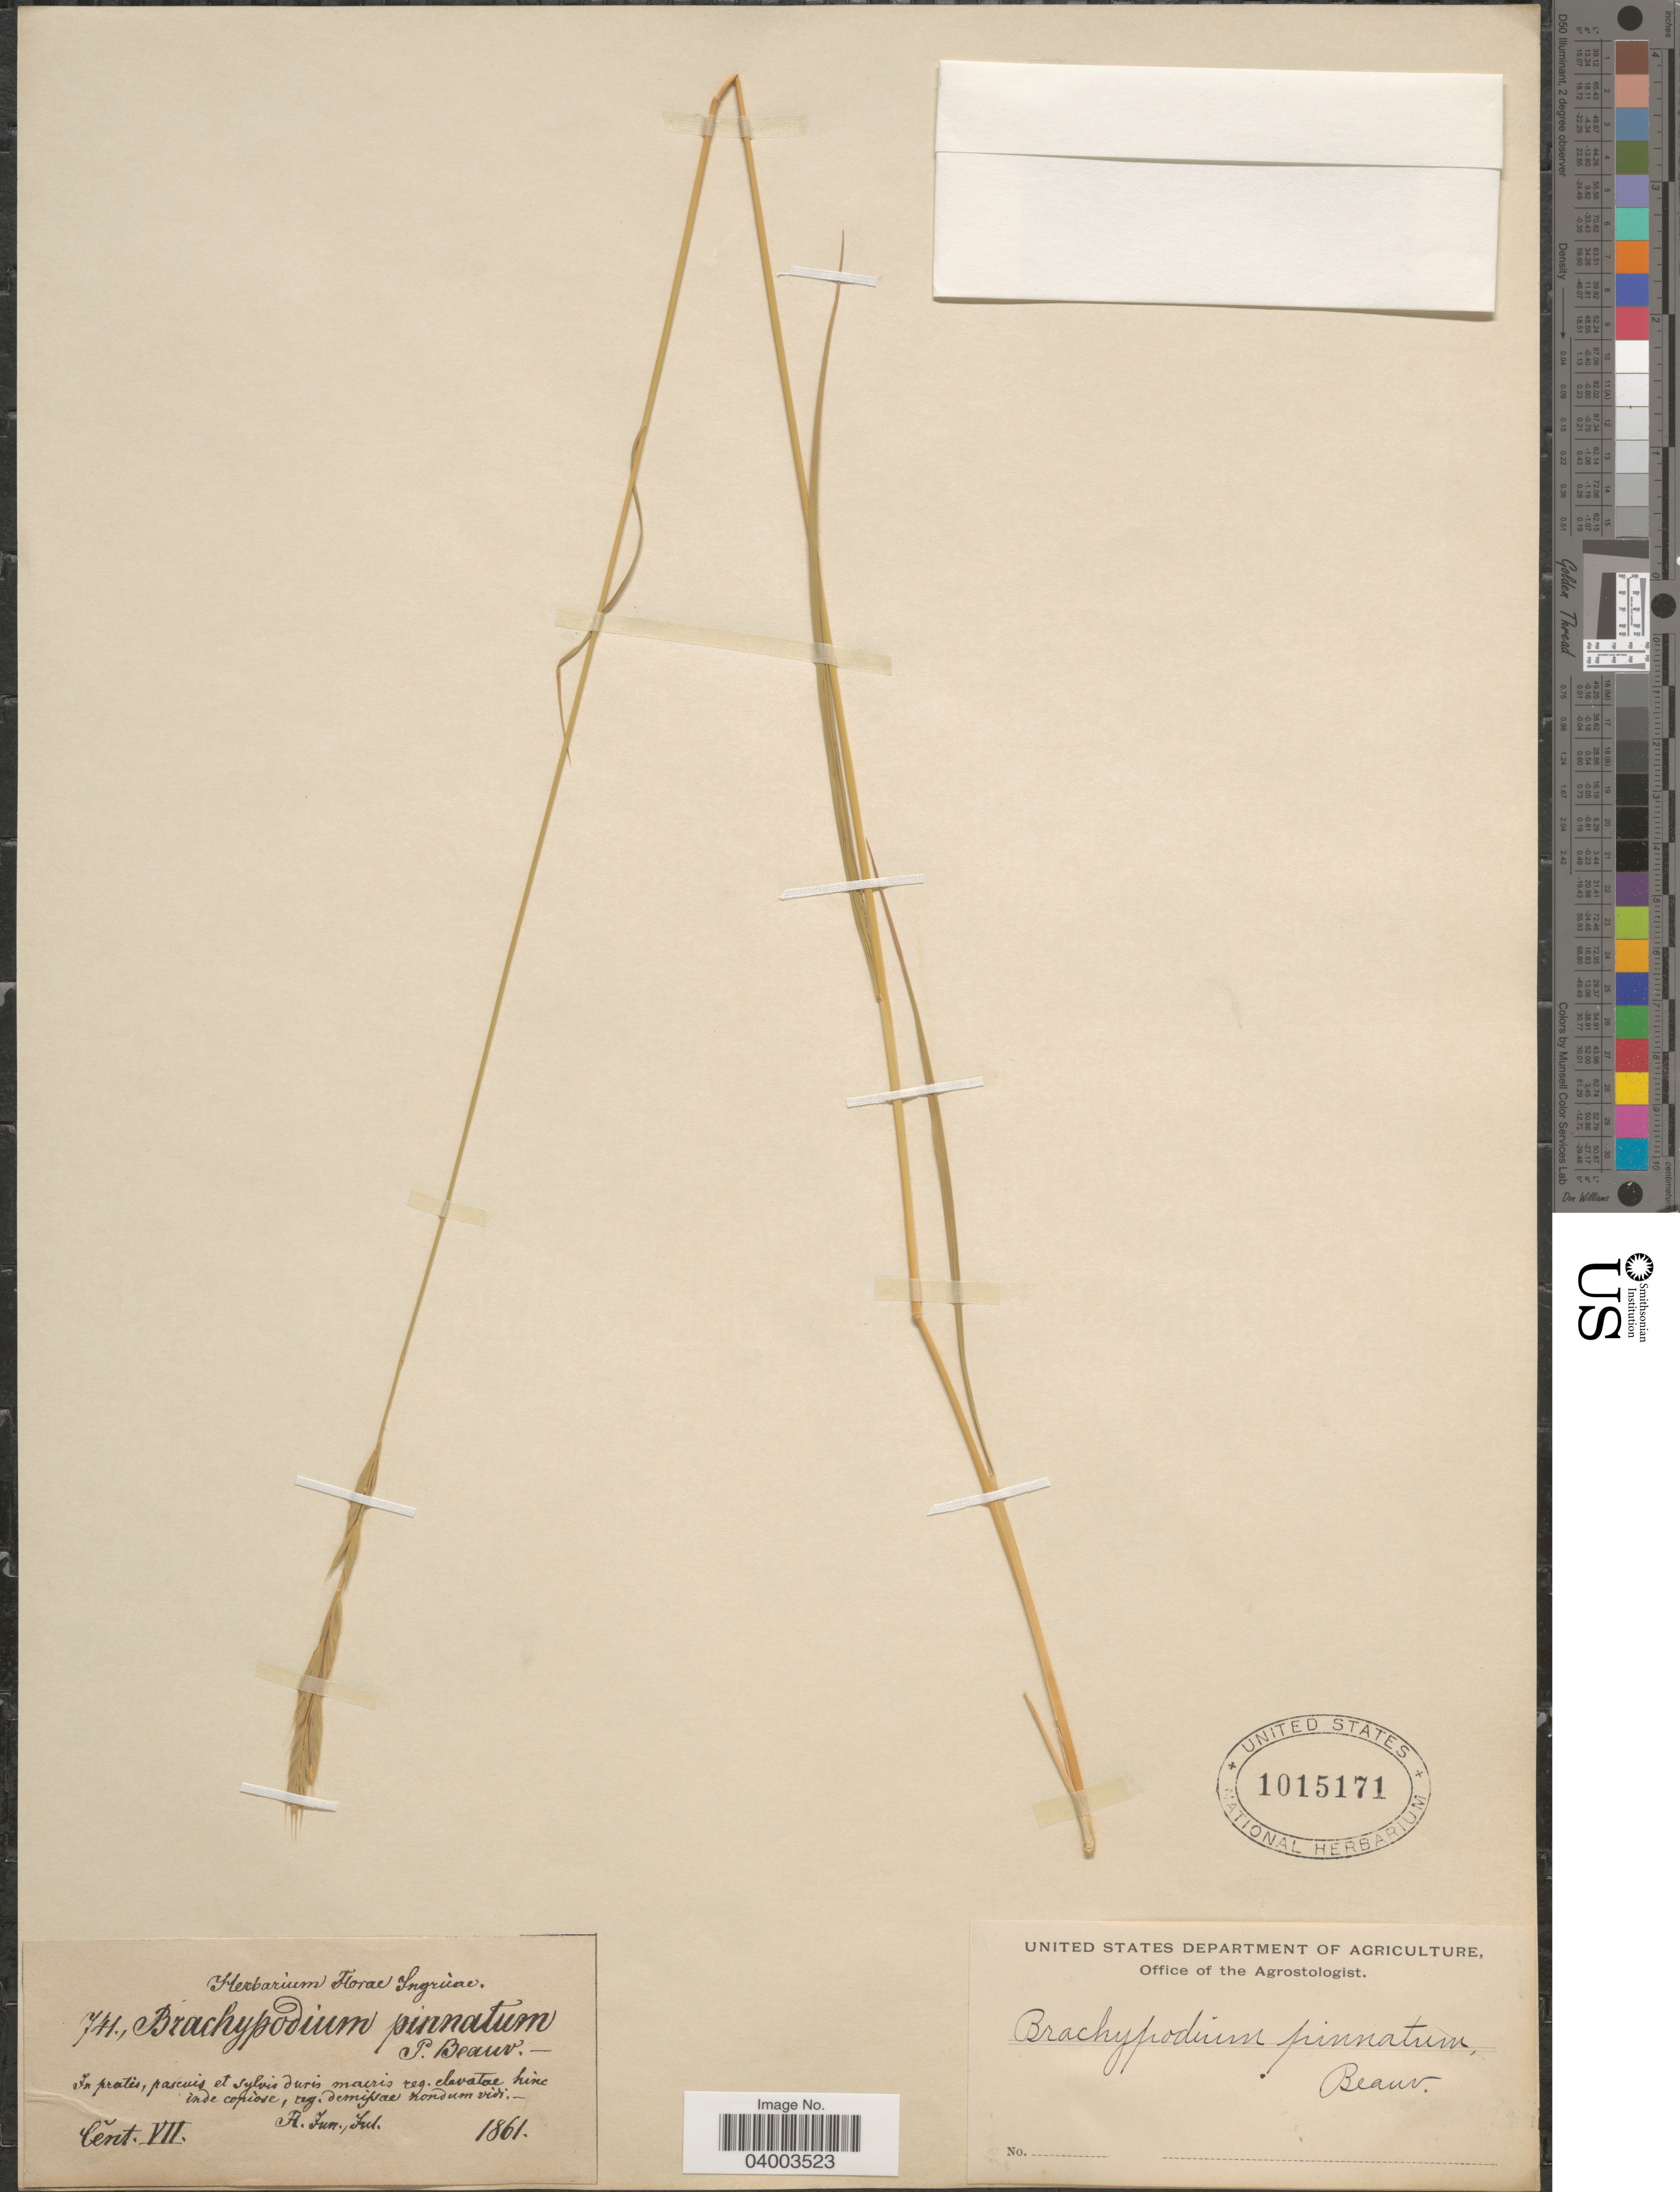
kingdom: Plantae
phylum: Tracheophyta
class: Liliopsida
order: Poales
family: Poaceae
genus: Brachypodium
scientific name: Brachypodium pinnatum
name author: (L.) P. Beauv.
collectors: ex herb. Florae Ingriae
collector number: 741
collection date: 1861-06/1861-07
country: Russian Federation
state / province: Leningrad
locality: Ingricae. In pratis, pascuis et sylvis duris macris reg. elevatae hinc in de copiose, reg. demipae nondum vidi.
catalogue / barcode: US 1015171